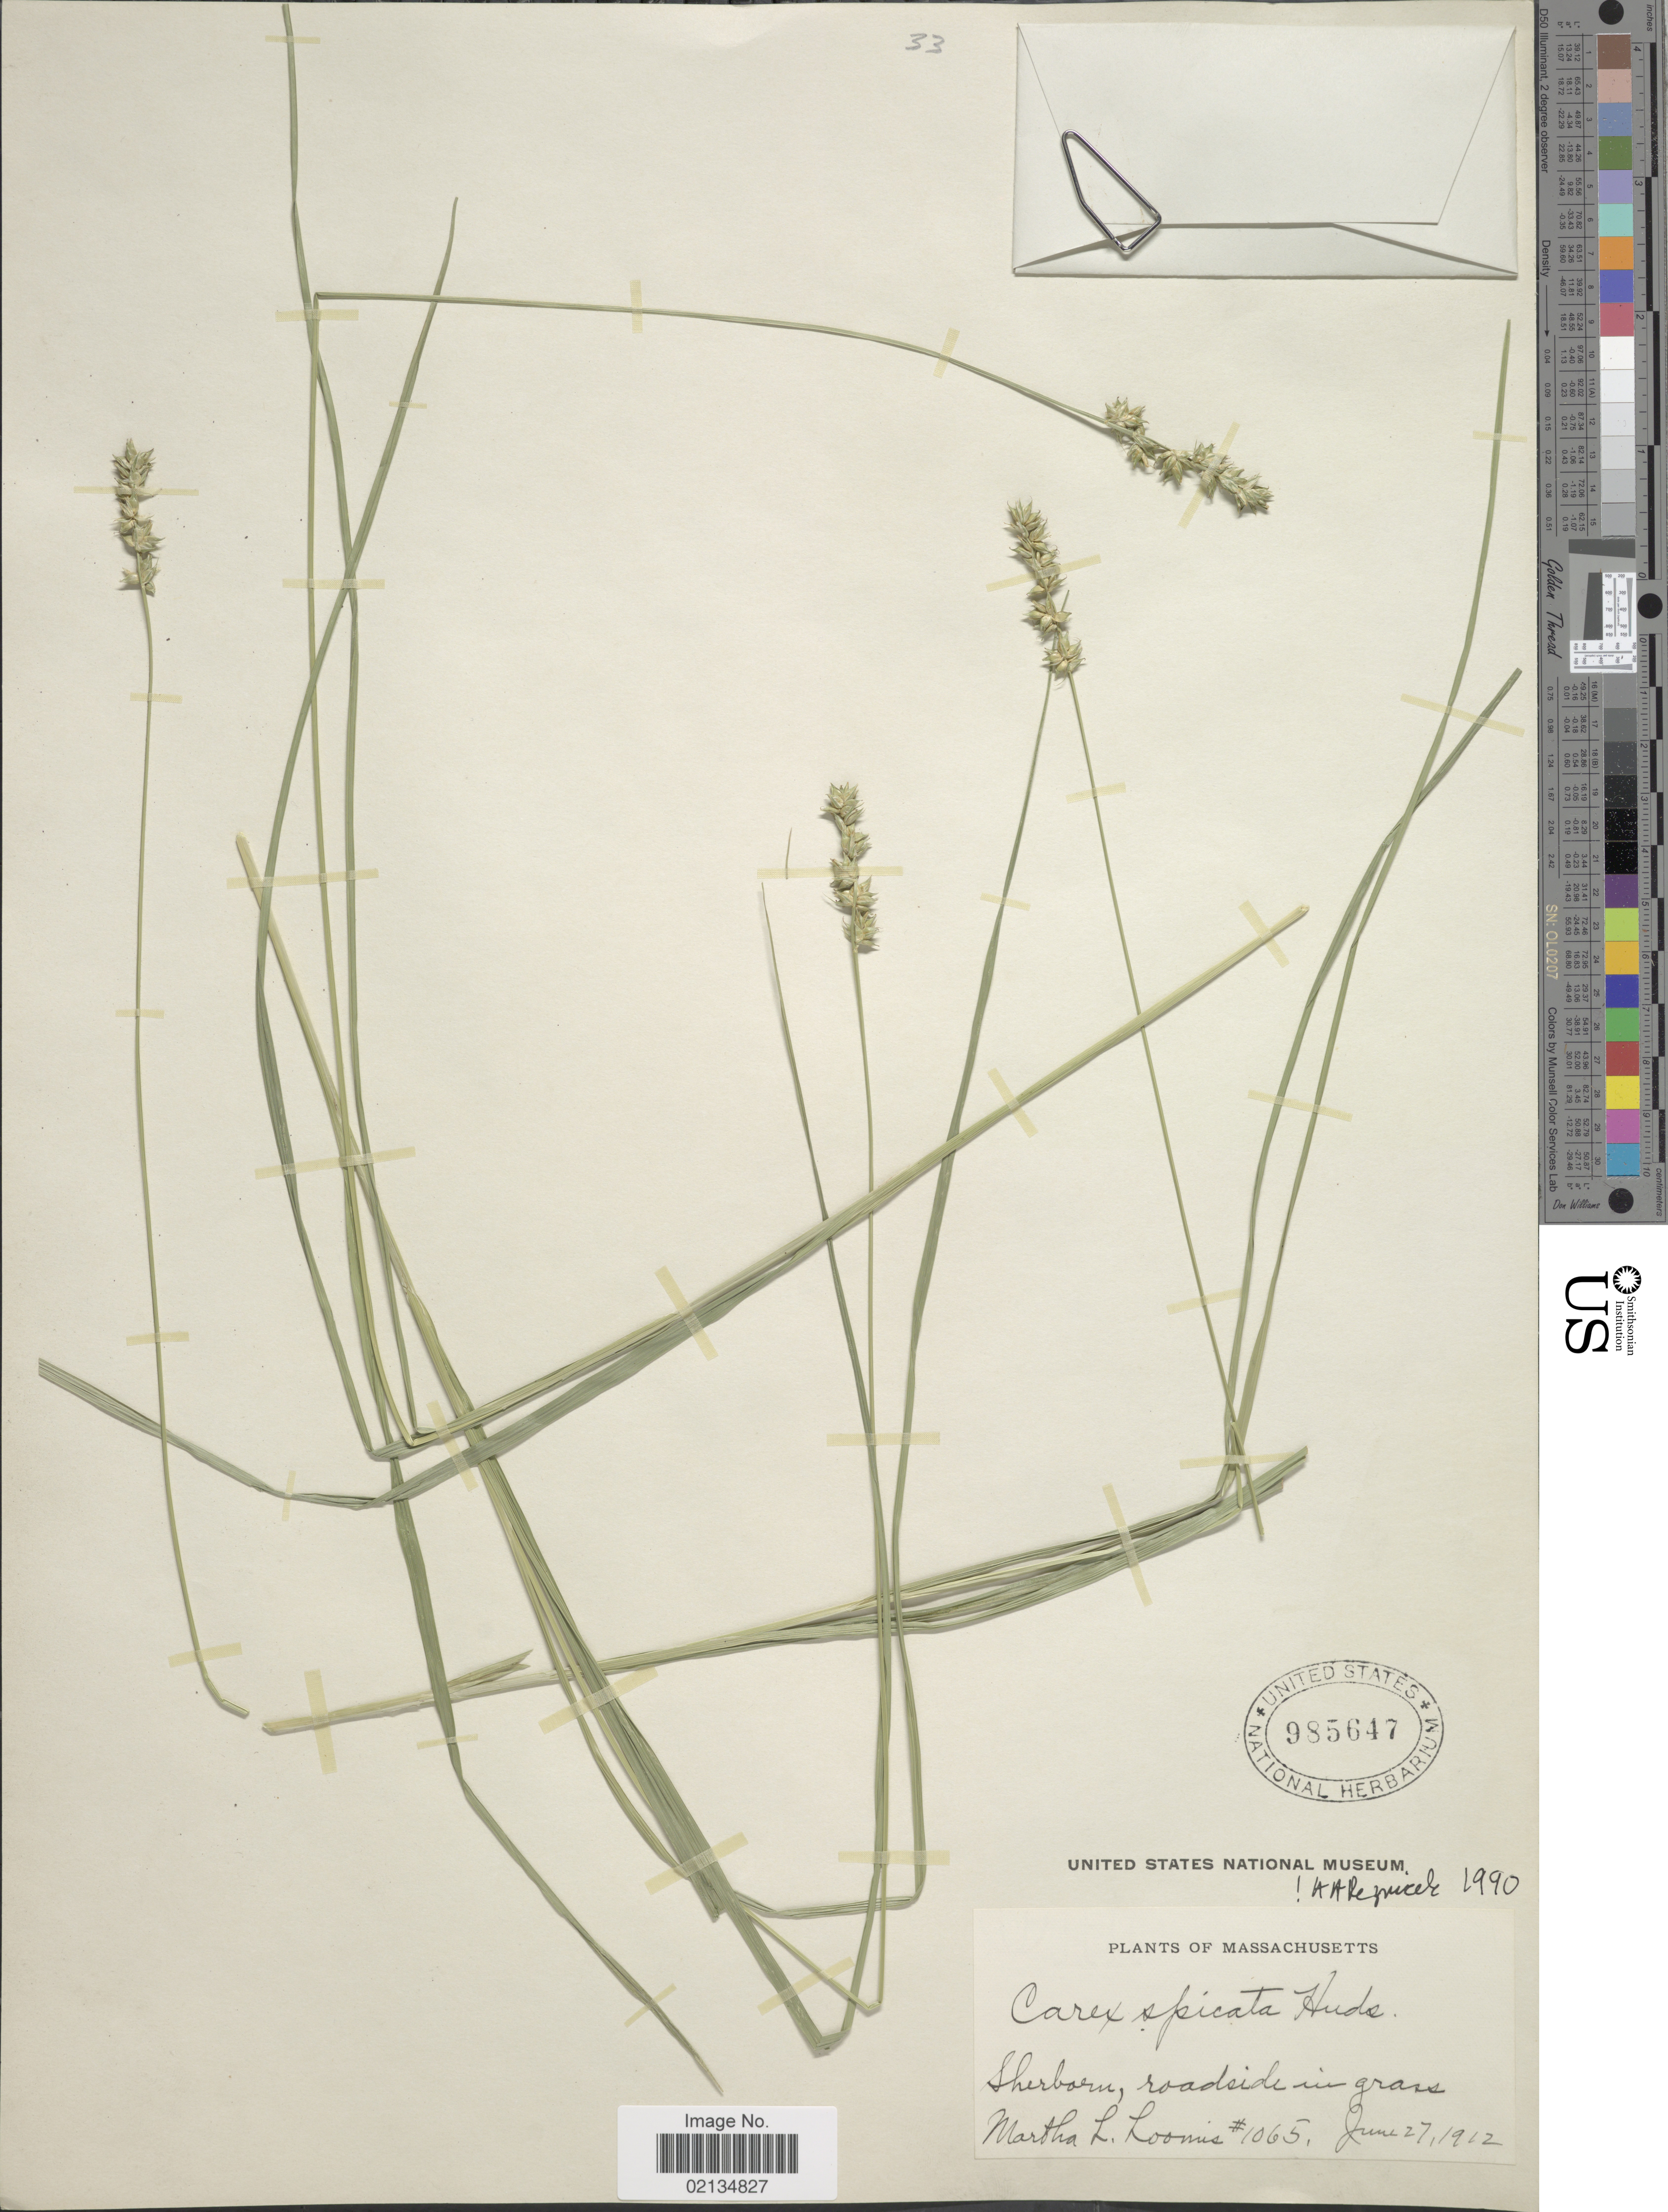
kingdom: Plantae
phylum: Tracheophyta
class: Liliopsida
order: Poales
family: Cyperaceae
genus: Carex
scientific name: Carex spicata subsp. spicata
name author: Huds.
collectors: M. L. Loomis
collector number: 1065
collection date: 1912-06-27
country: United States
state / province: Massachusetts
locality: Sherborn, roadside in grass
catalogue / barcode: US 985647